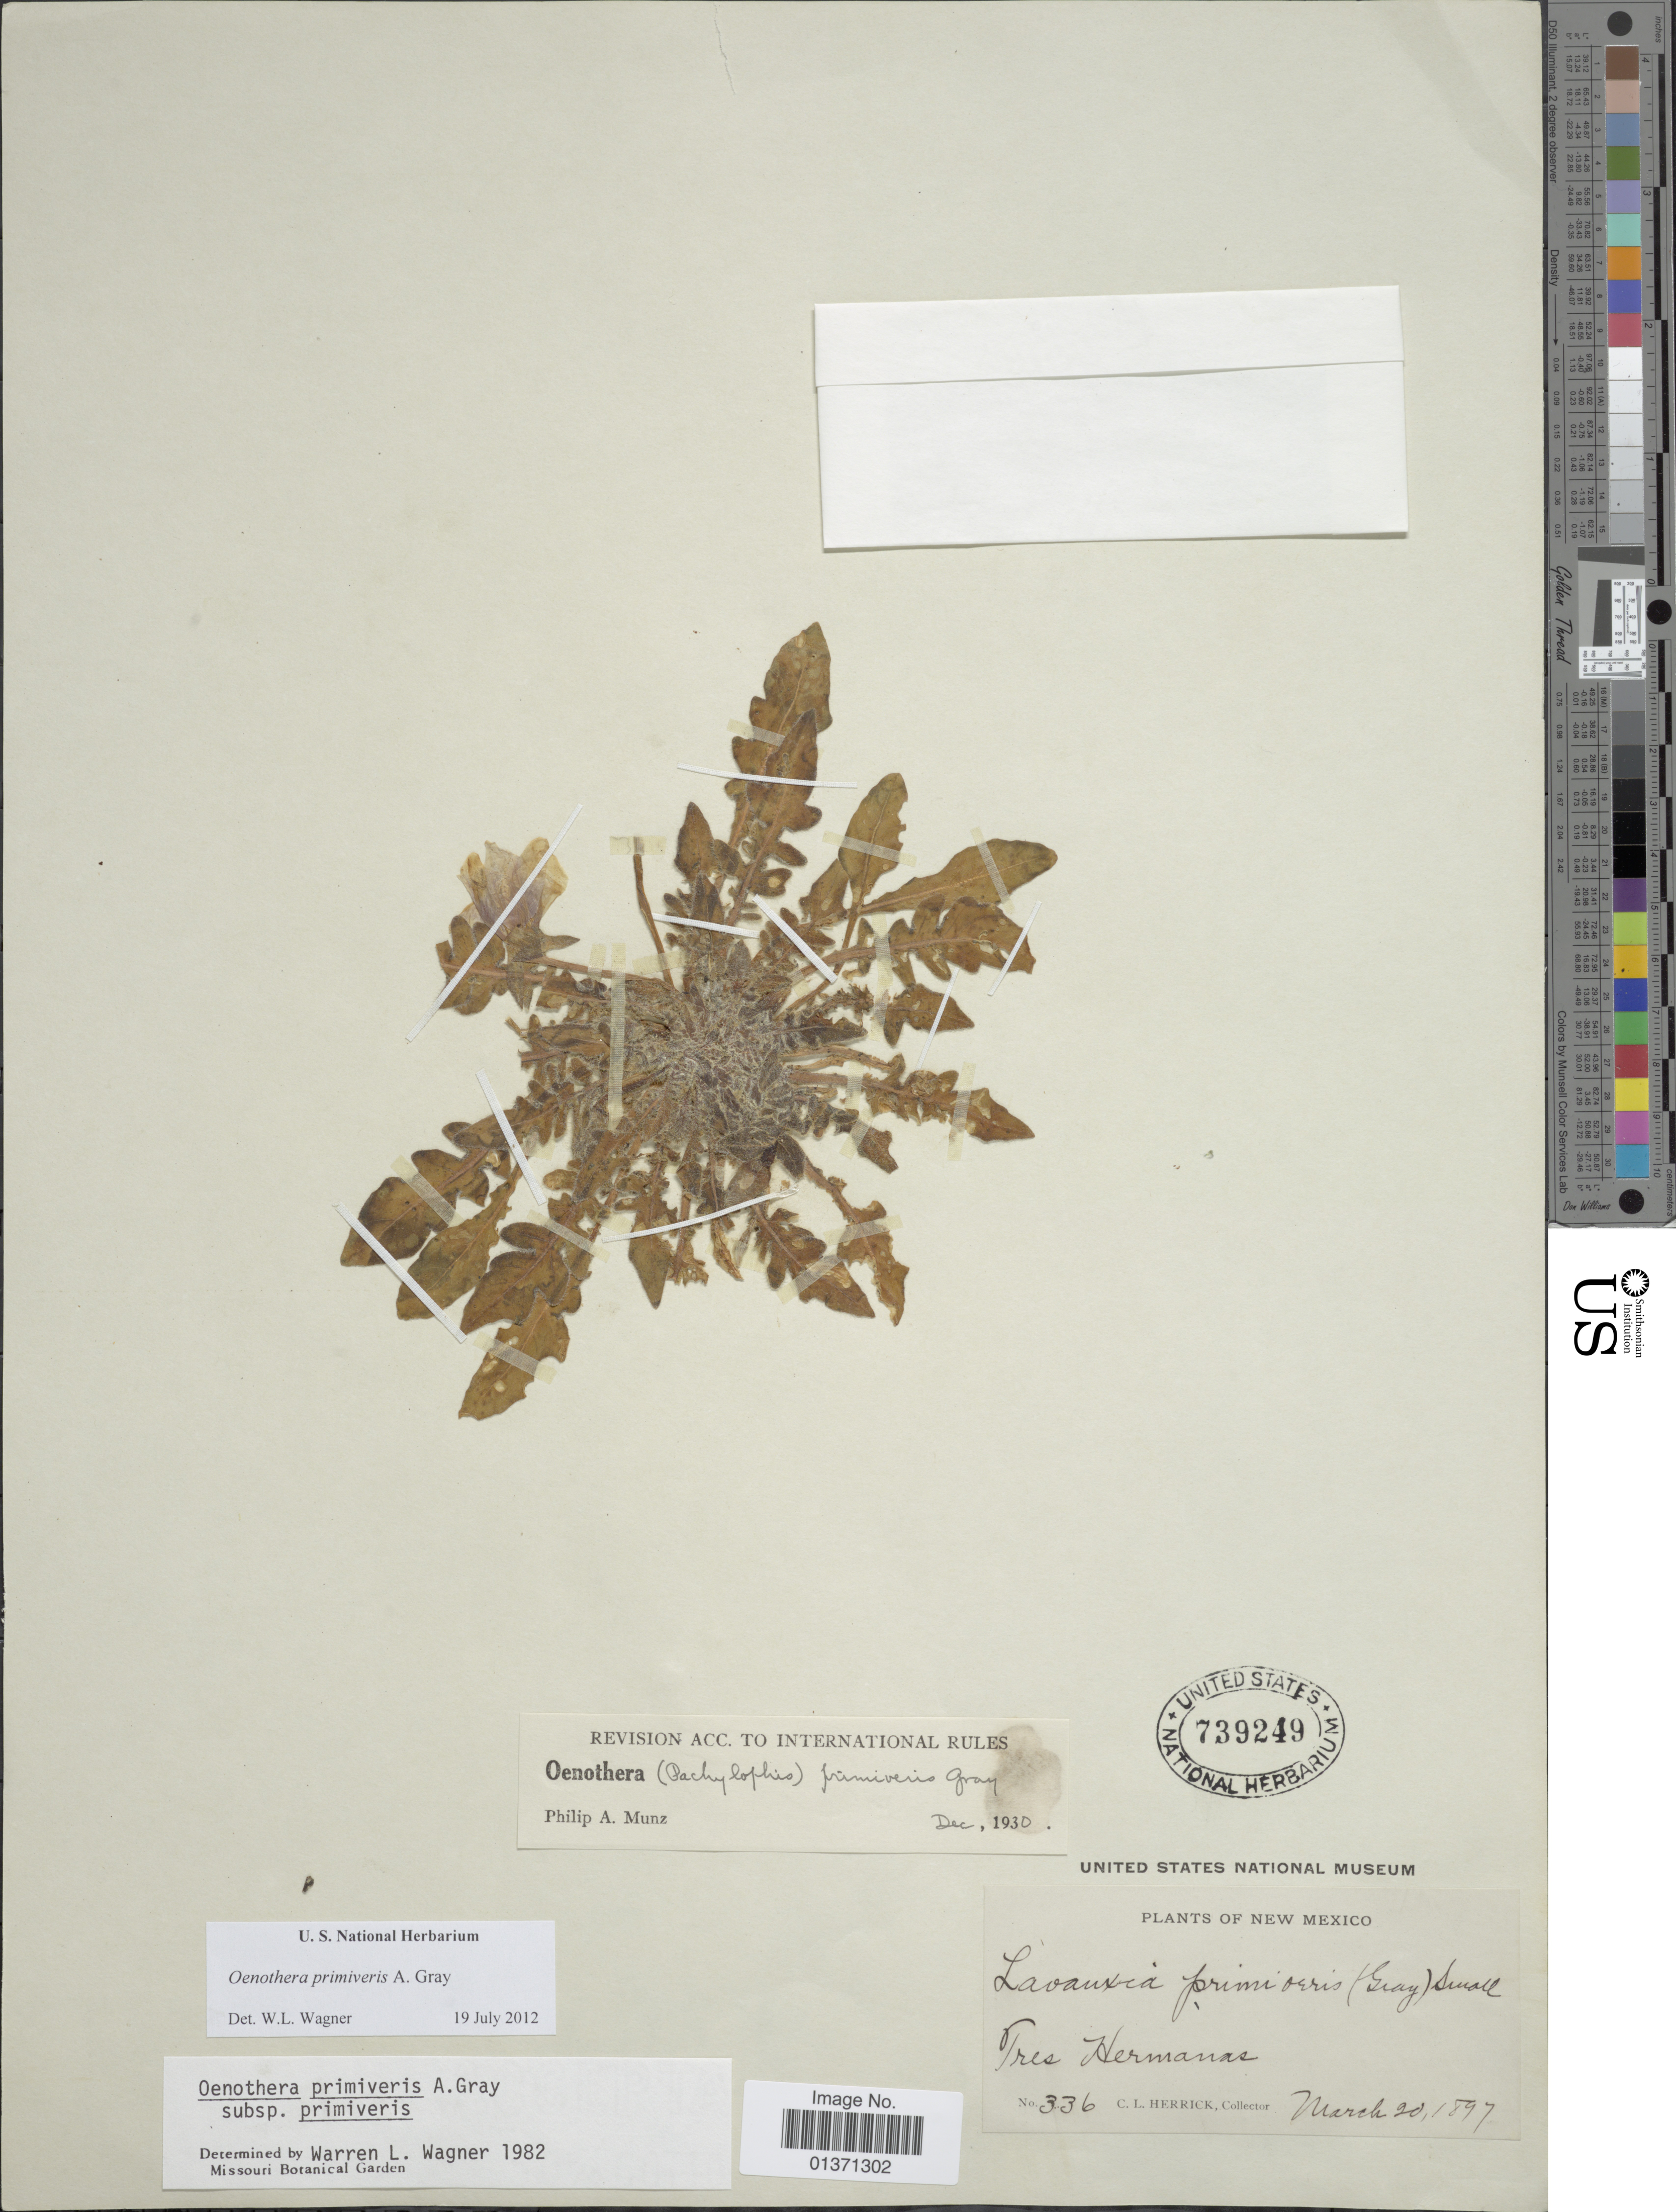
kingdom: Plantae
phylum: Tracheophyta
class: Magnoliopsida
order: Myrtales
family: Onagraceae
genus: Oenothera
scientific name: Oenothera primiveris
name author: A. Gray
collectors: C. Herrick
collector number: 336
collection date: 1897-03-20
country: United States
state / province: New Mexico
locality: Tres Hermanas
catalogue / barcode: US 739249